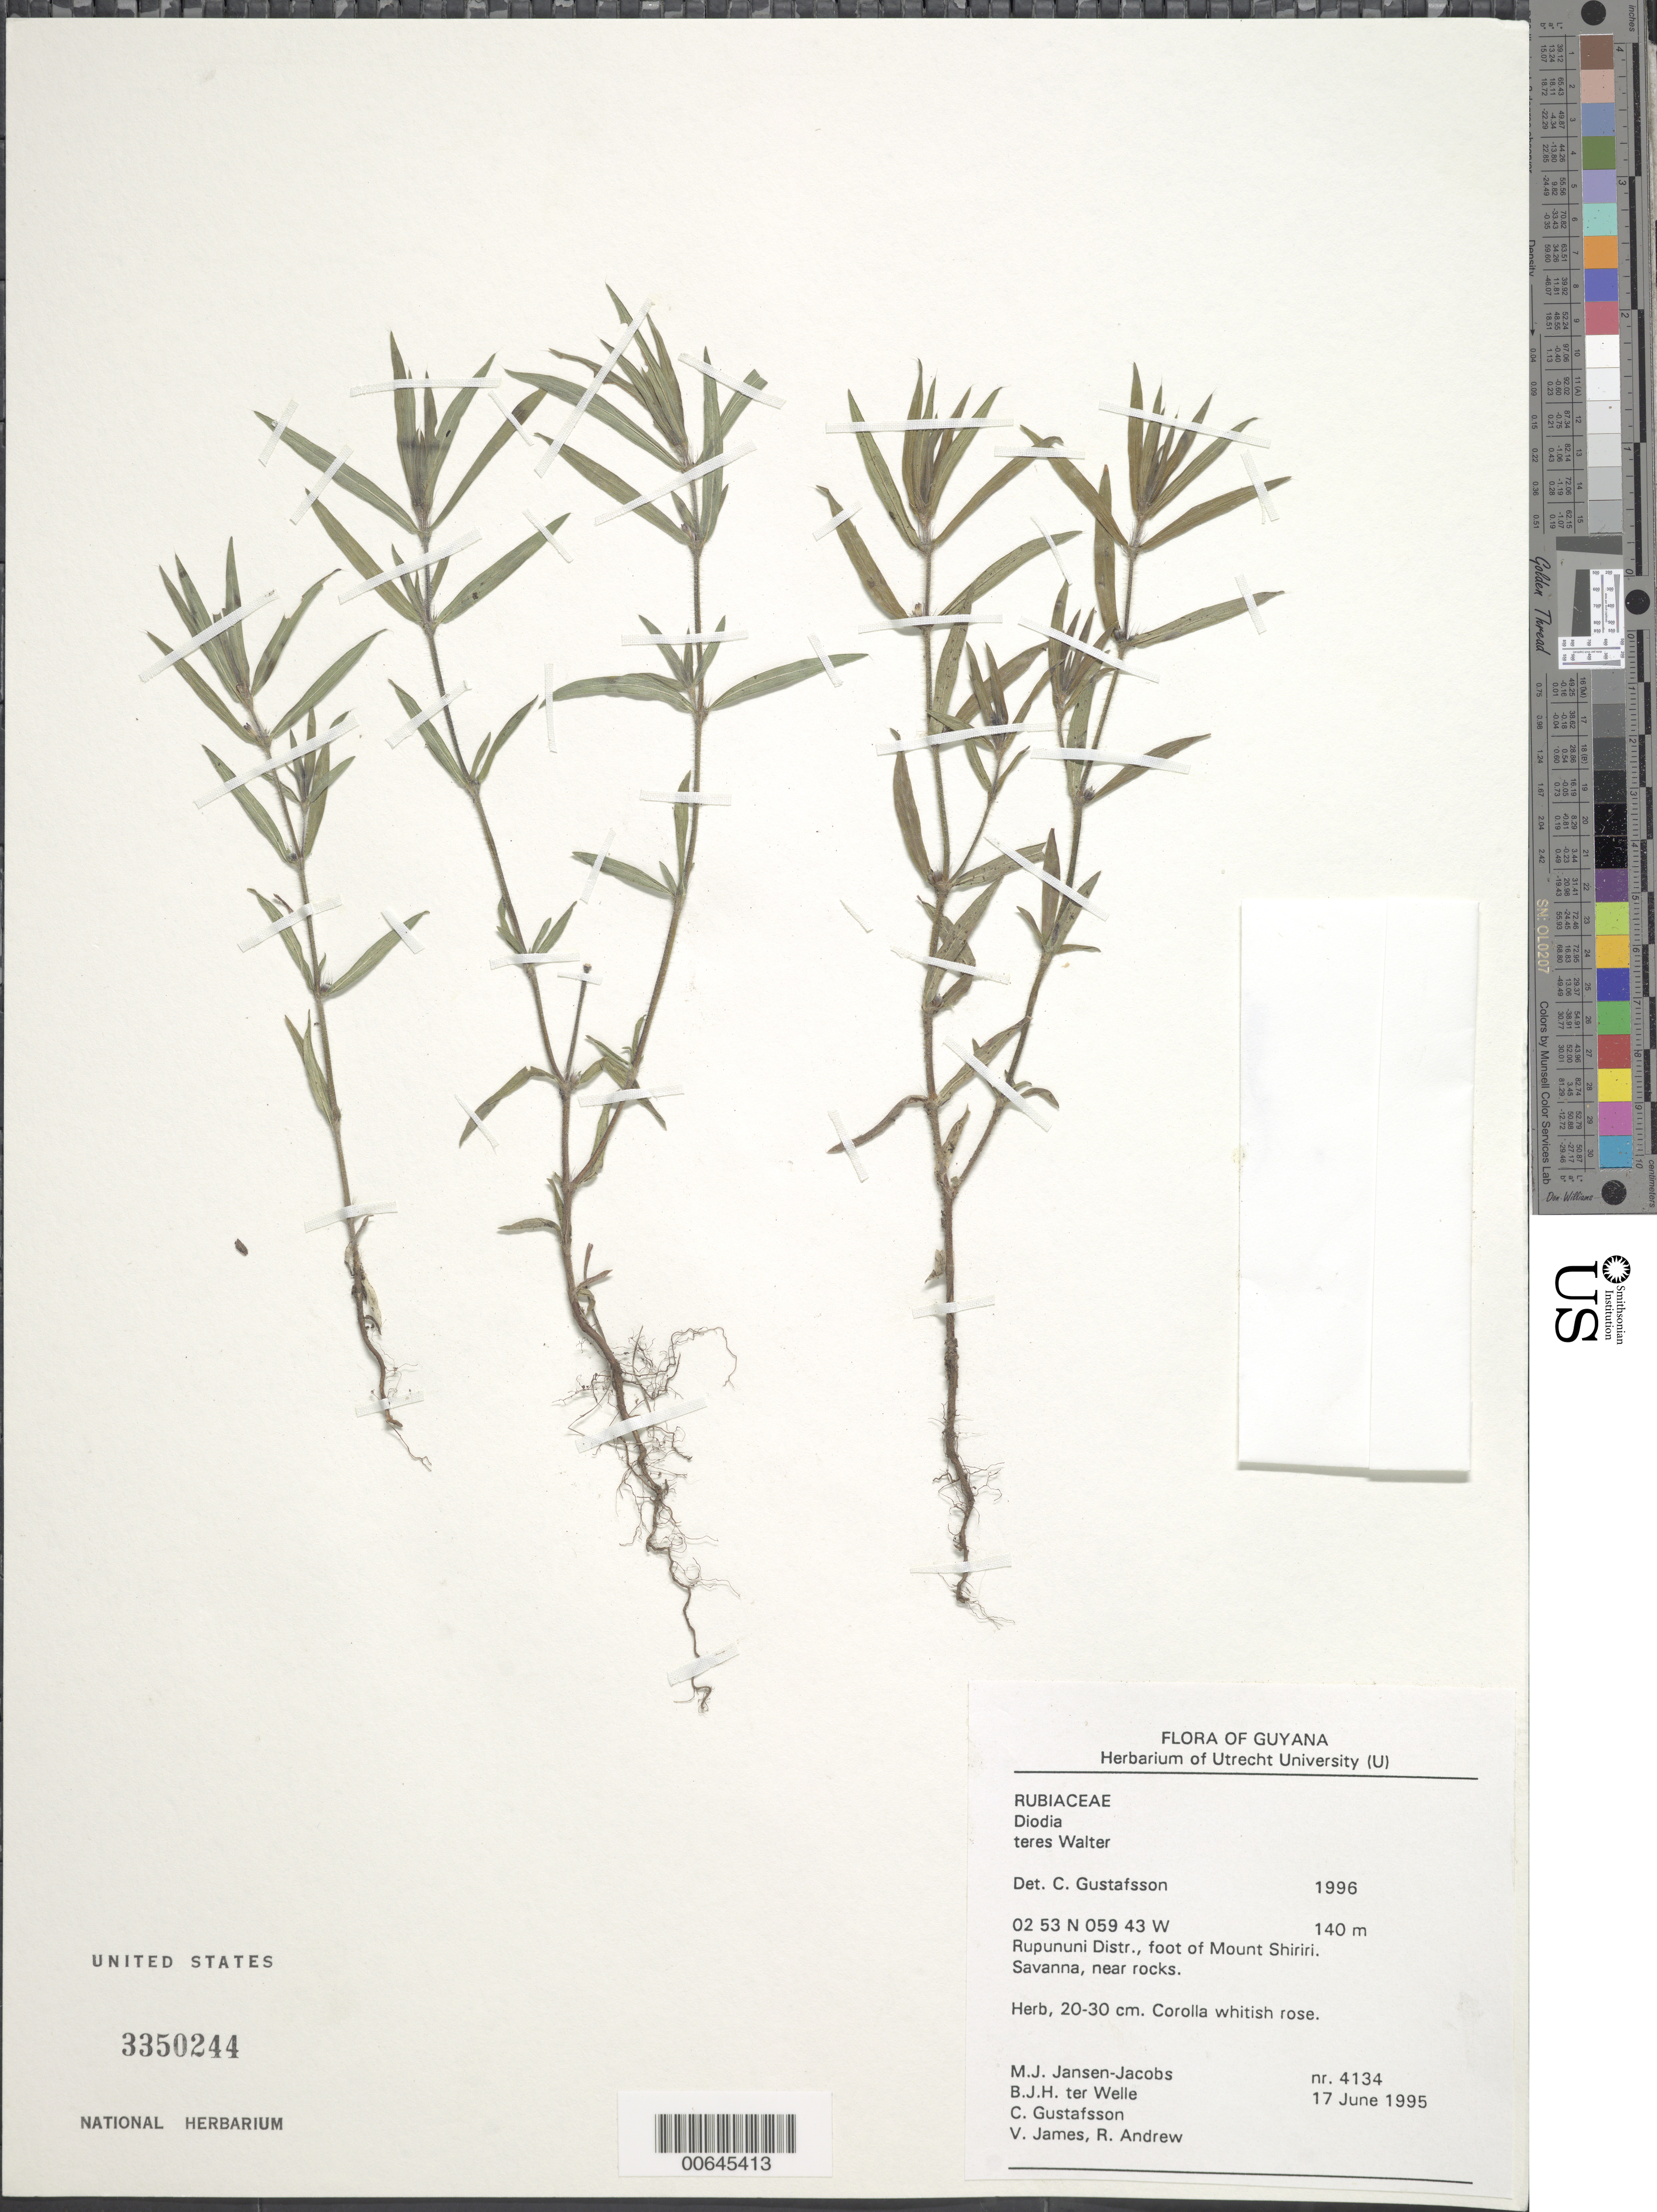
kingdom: Plantae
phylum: Tracheophyta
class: Magnoliopsida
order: Gentianales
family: Rubiaceae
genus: Diodia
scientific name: Diodia teres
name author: Walter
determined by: Gustafsson, C. G. R.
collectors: M. J. Jansen-Jacobs, B. Welle, C. G. Gustafsson, V. James & R. Andrew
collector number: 4134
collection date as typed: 17-Jun-95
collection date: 1995-06-17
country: Guyana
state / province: U. Takutu-U. Essequibo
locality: Mount Shiriri, at foot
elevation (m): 140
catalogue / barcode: US 3350244